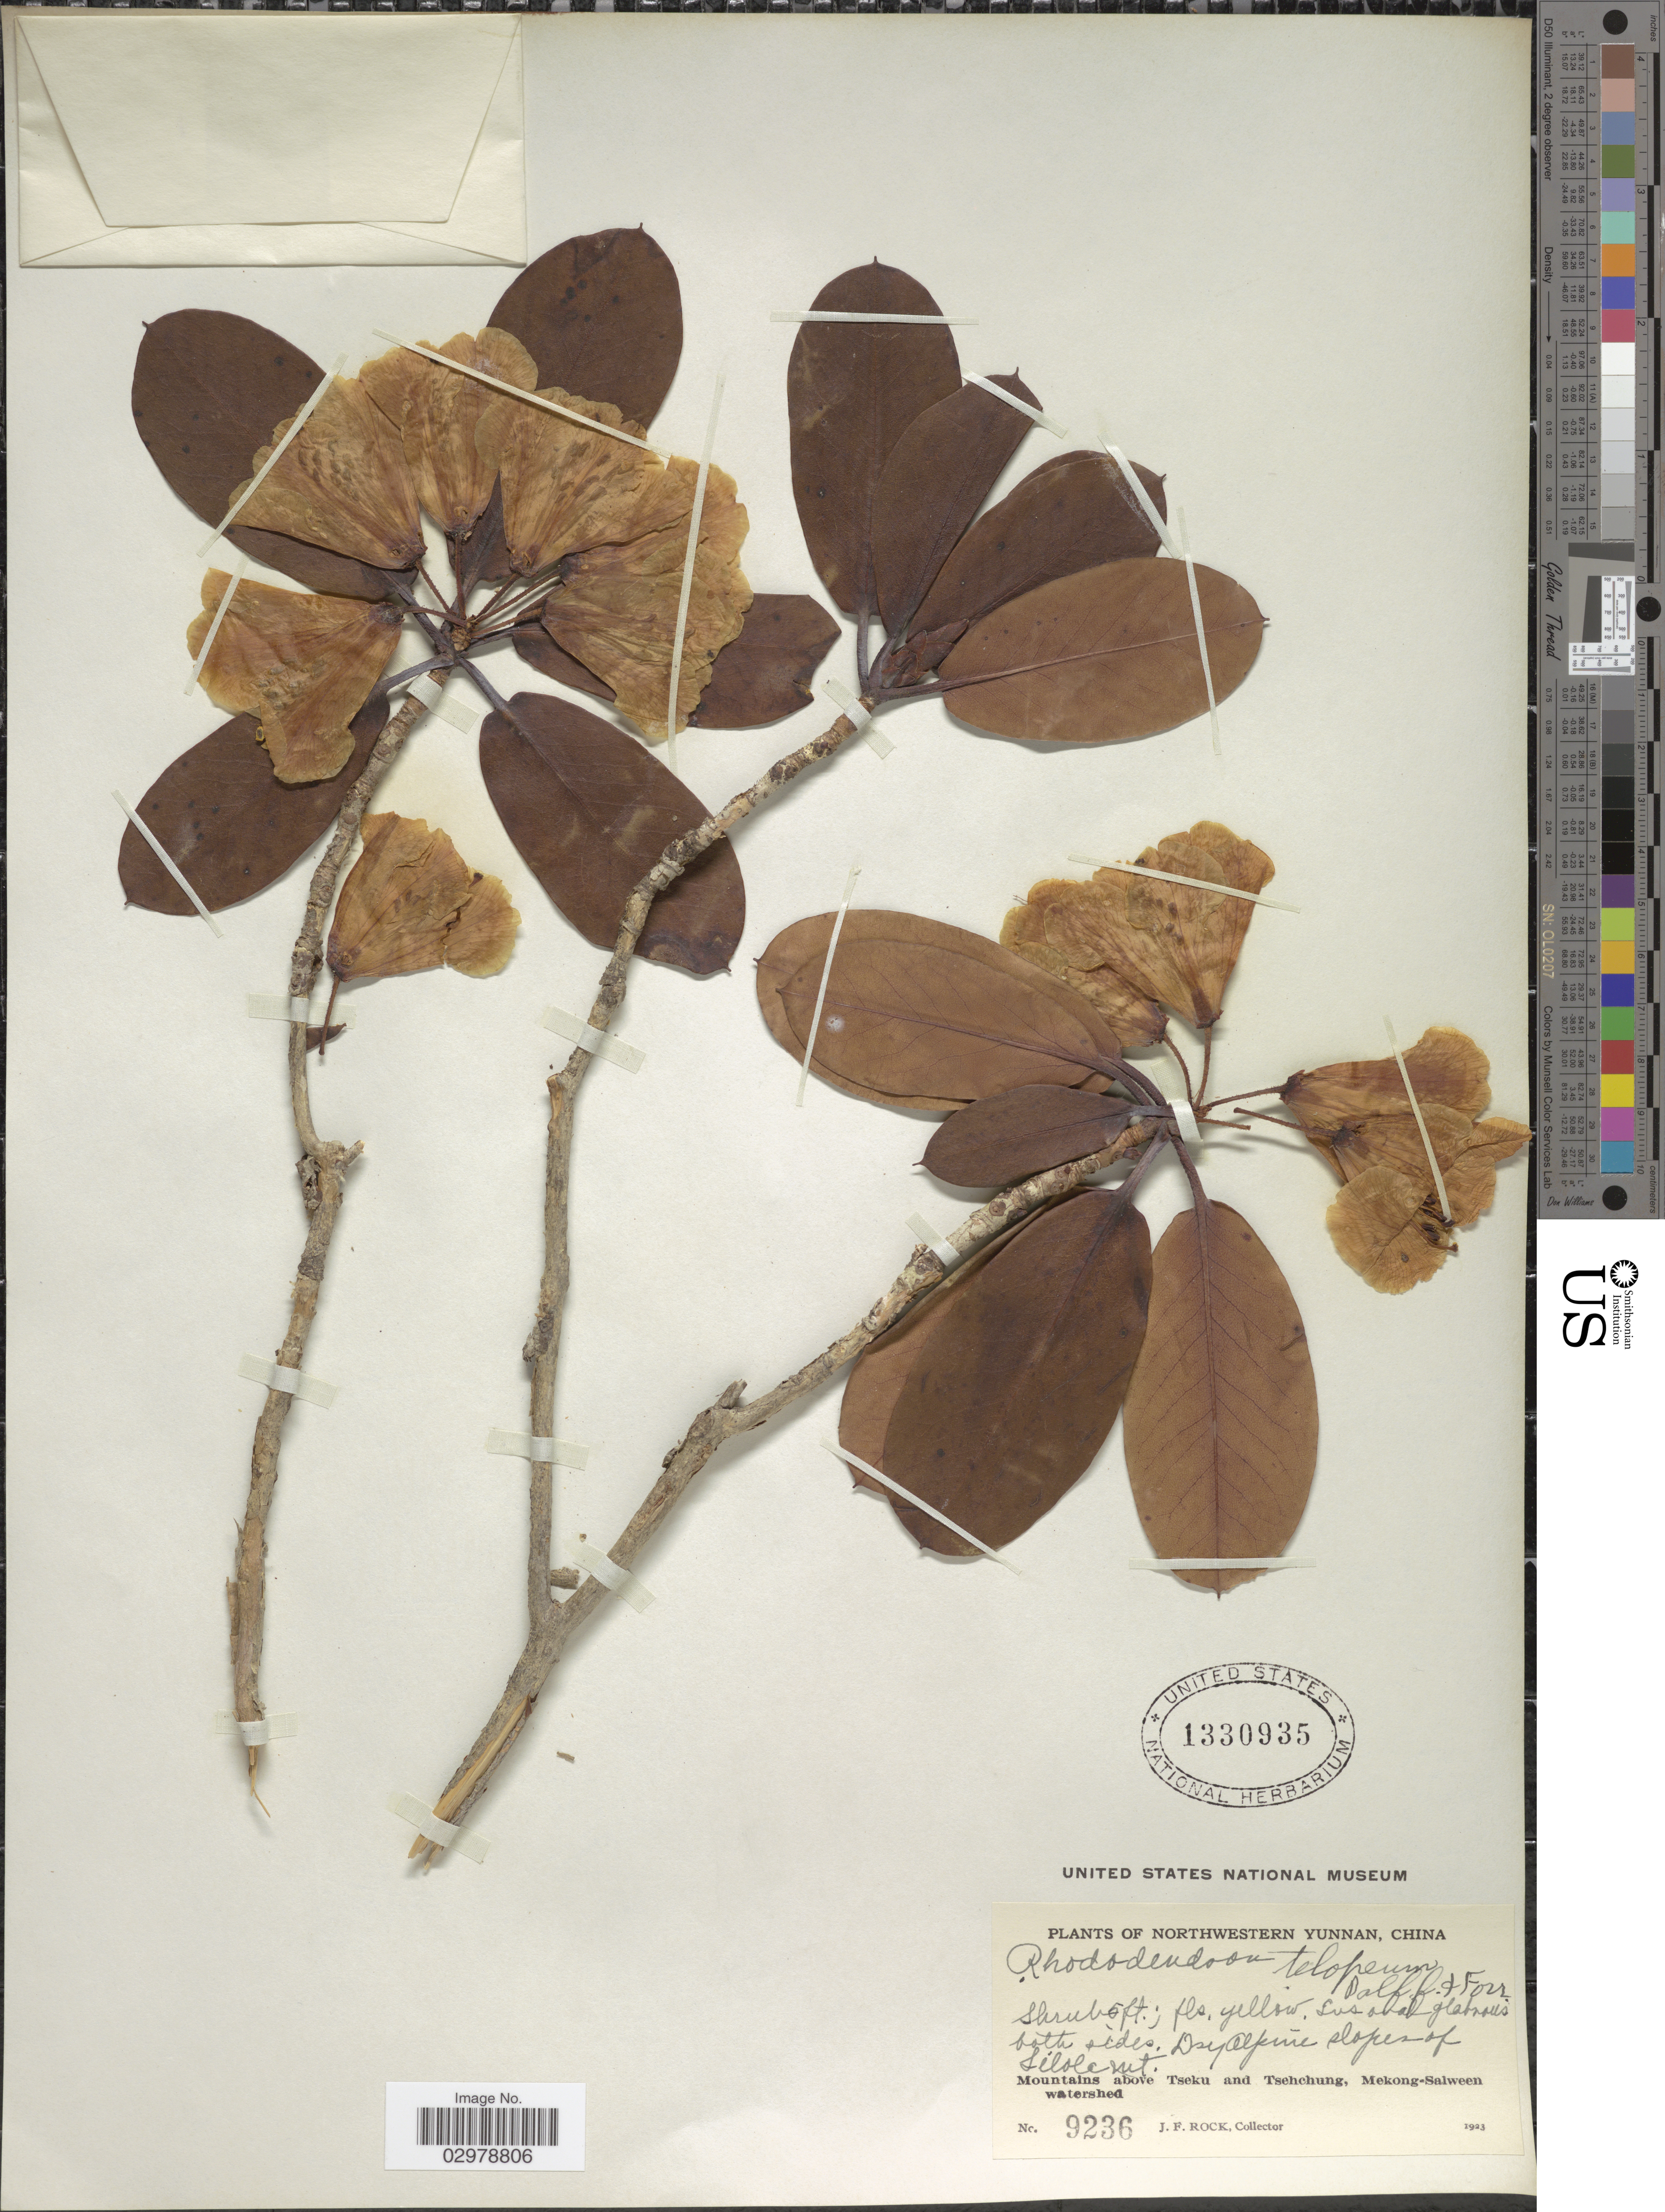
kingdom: Plantae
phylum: Tracheophyta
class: Magnoliopsida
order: Ericales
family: Ericaceae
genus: Rhododendron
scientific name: Rhododendron telopeum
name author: Balf. f. & Forrest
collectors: J. Rock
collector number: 9236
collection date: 1923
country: China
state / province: Yunnan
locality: Northwestern Yunnan. Alpine slopes of Silola Mt. Mountains above Tseku and Tsehchung, Mekong-Salween watershed.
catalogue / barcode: US 1330935